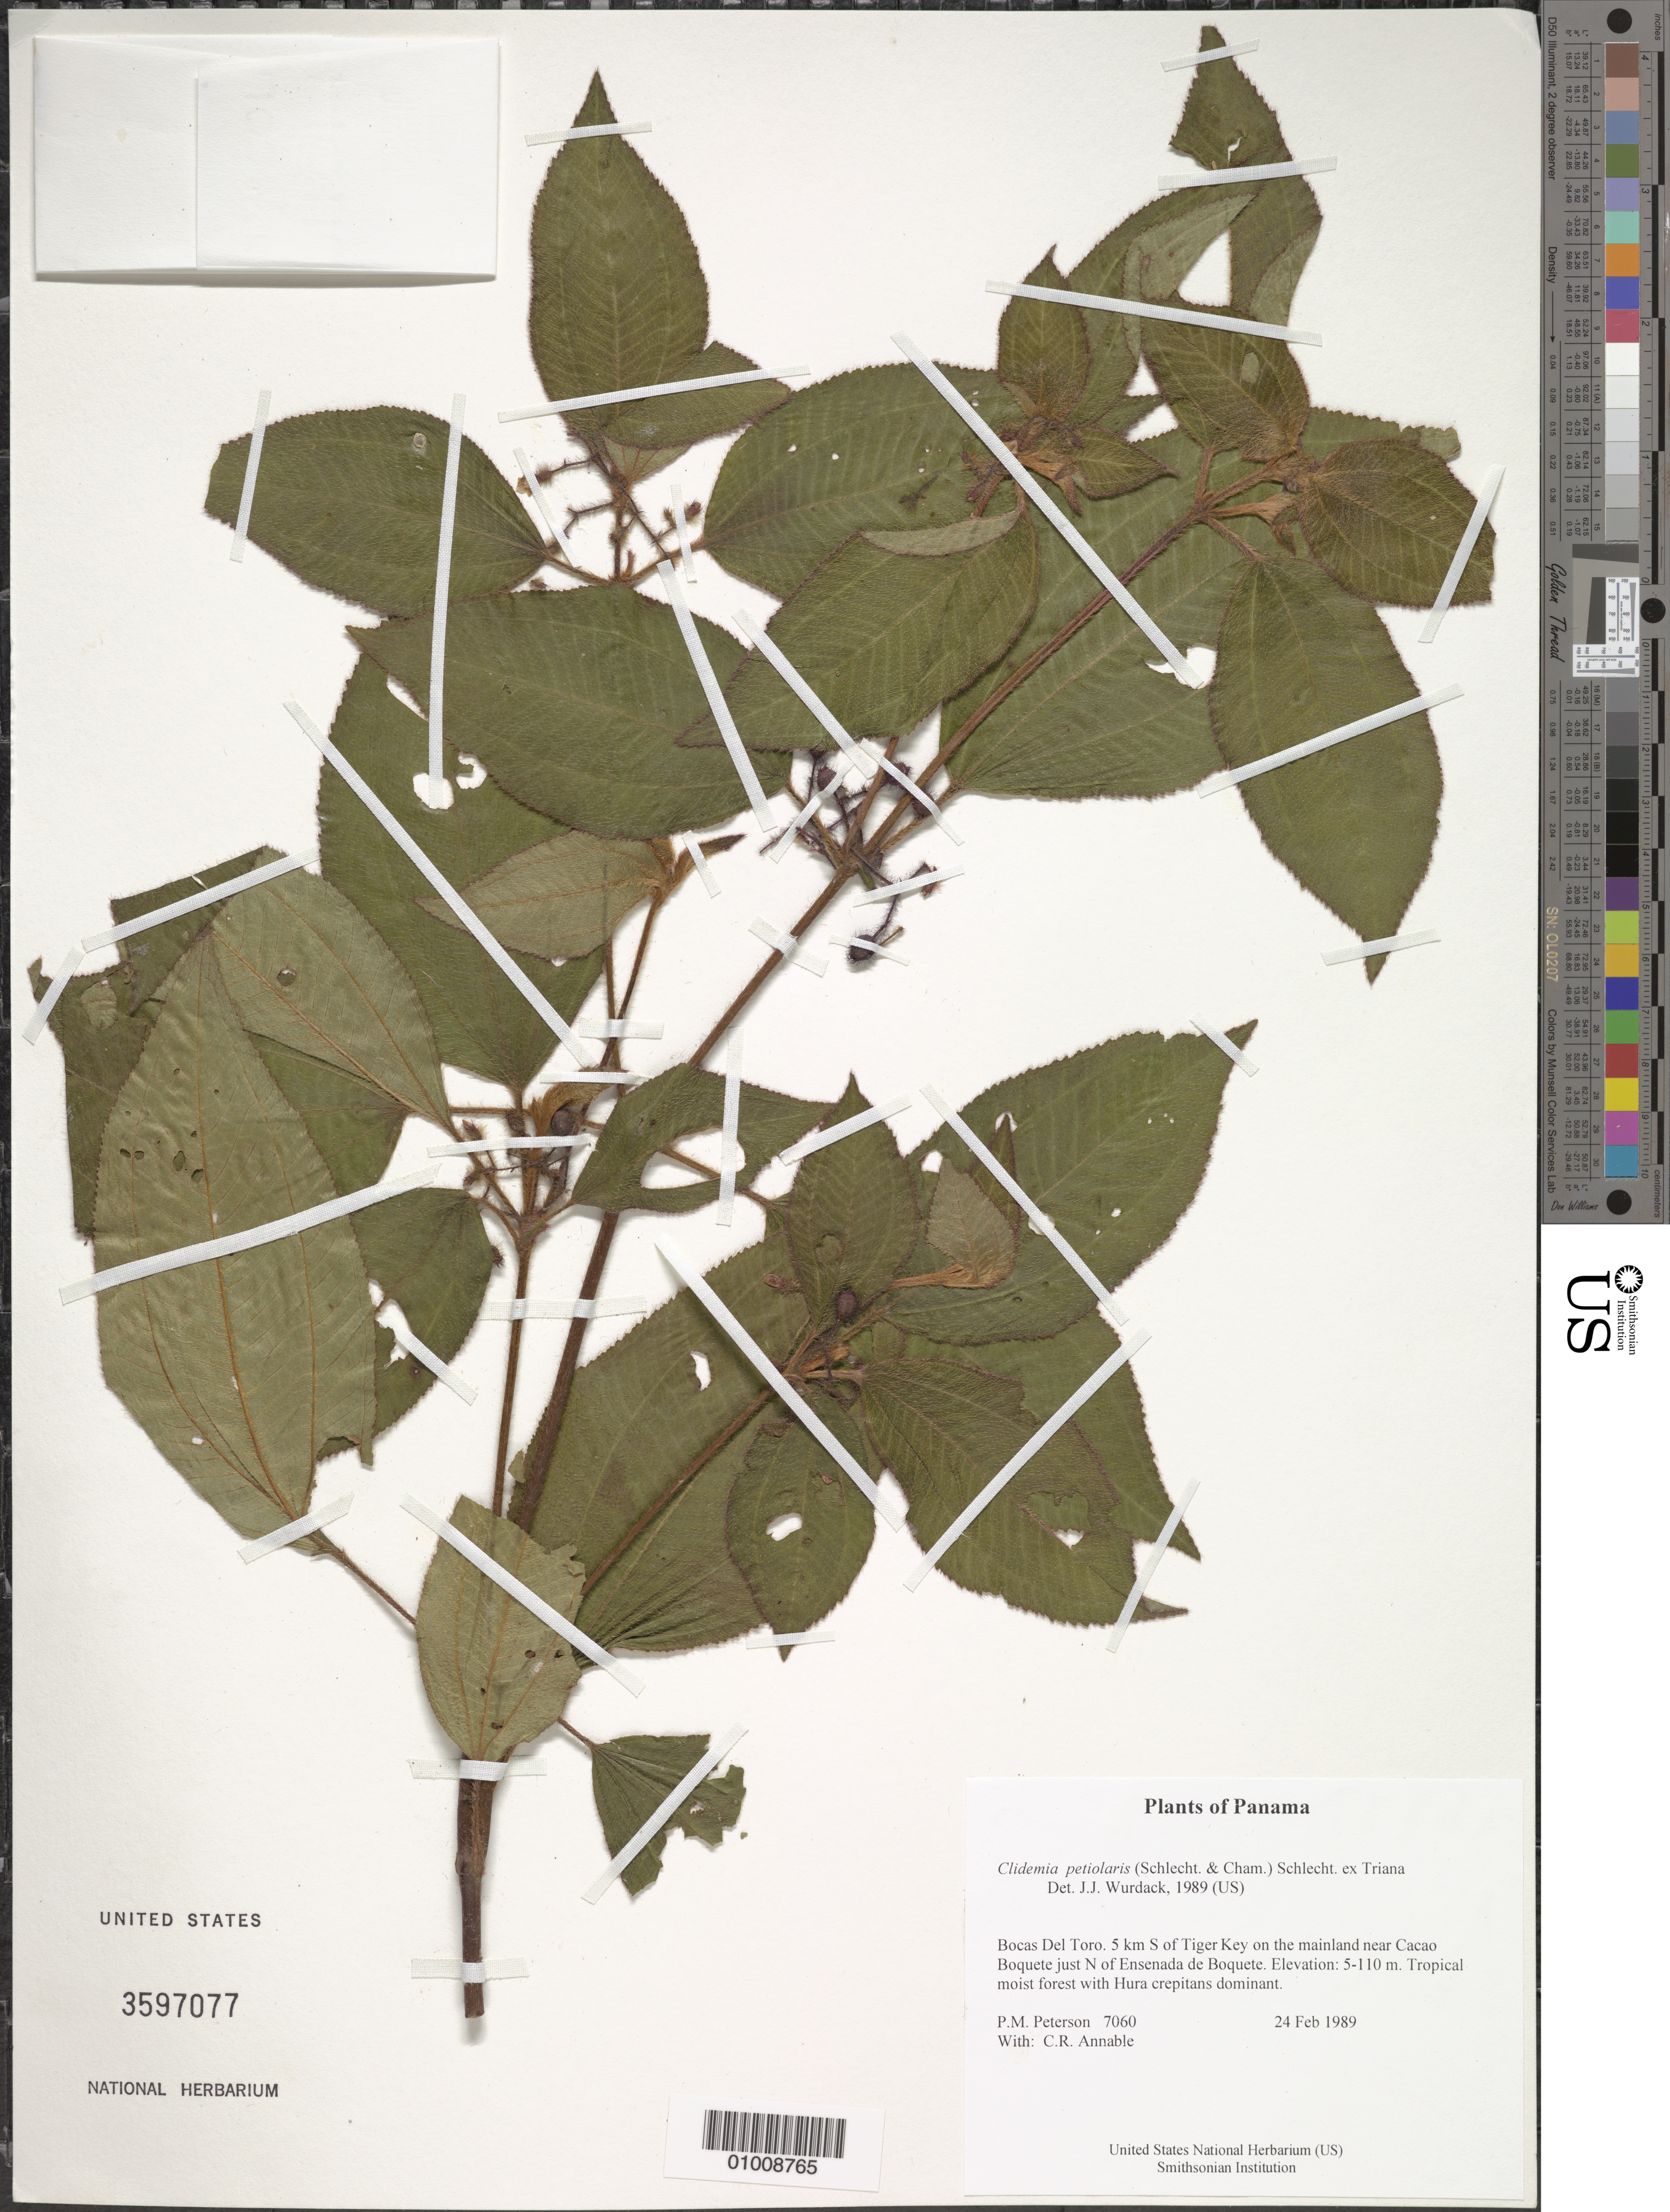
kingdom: Plantae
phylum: Tracheophyta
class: Magnoliopsida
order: Myrtales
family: Melastomataceae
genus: Clidemia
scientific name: Clidemia petiolaris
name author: (Schltdl. & Cham.) Schltdl. ex Triana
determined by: Wurdack, Kenneth J., (US), Smithsonian Institution - National Museum of Natural History (UNITED STATES)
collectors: P. M. Peterson & C. R. Annable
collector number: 07060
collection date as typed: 24 Feb 1989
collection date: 1989-02-24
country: Panama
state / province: Bocas del Toro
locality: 5 km S of Tiger Key on the mainland near Cacao Boquete just N of Ensenada de Boquete.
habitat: Tropical moist forest with Hura crepitans dominant.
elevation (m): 5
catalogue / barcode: US 3597077